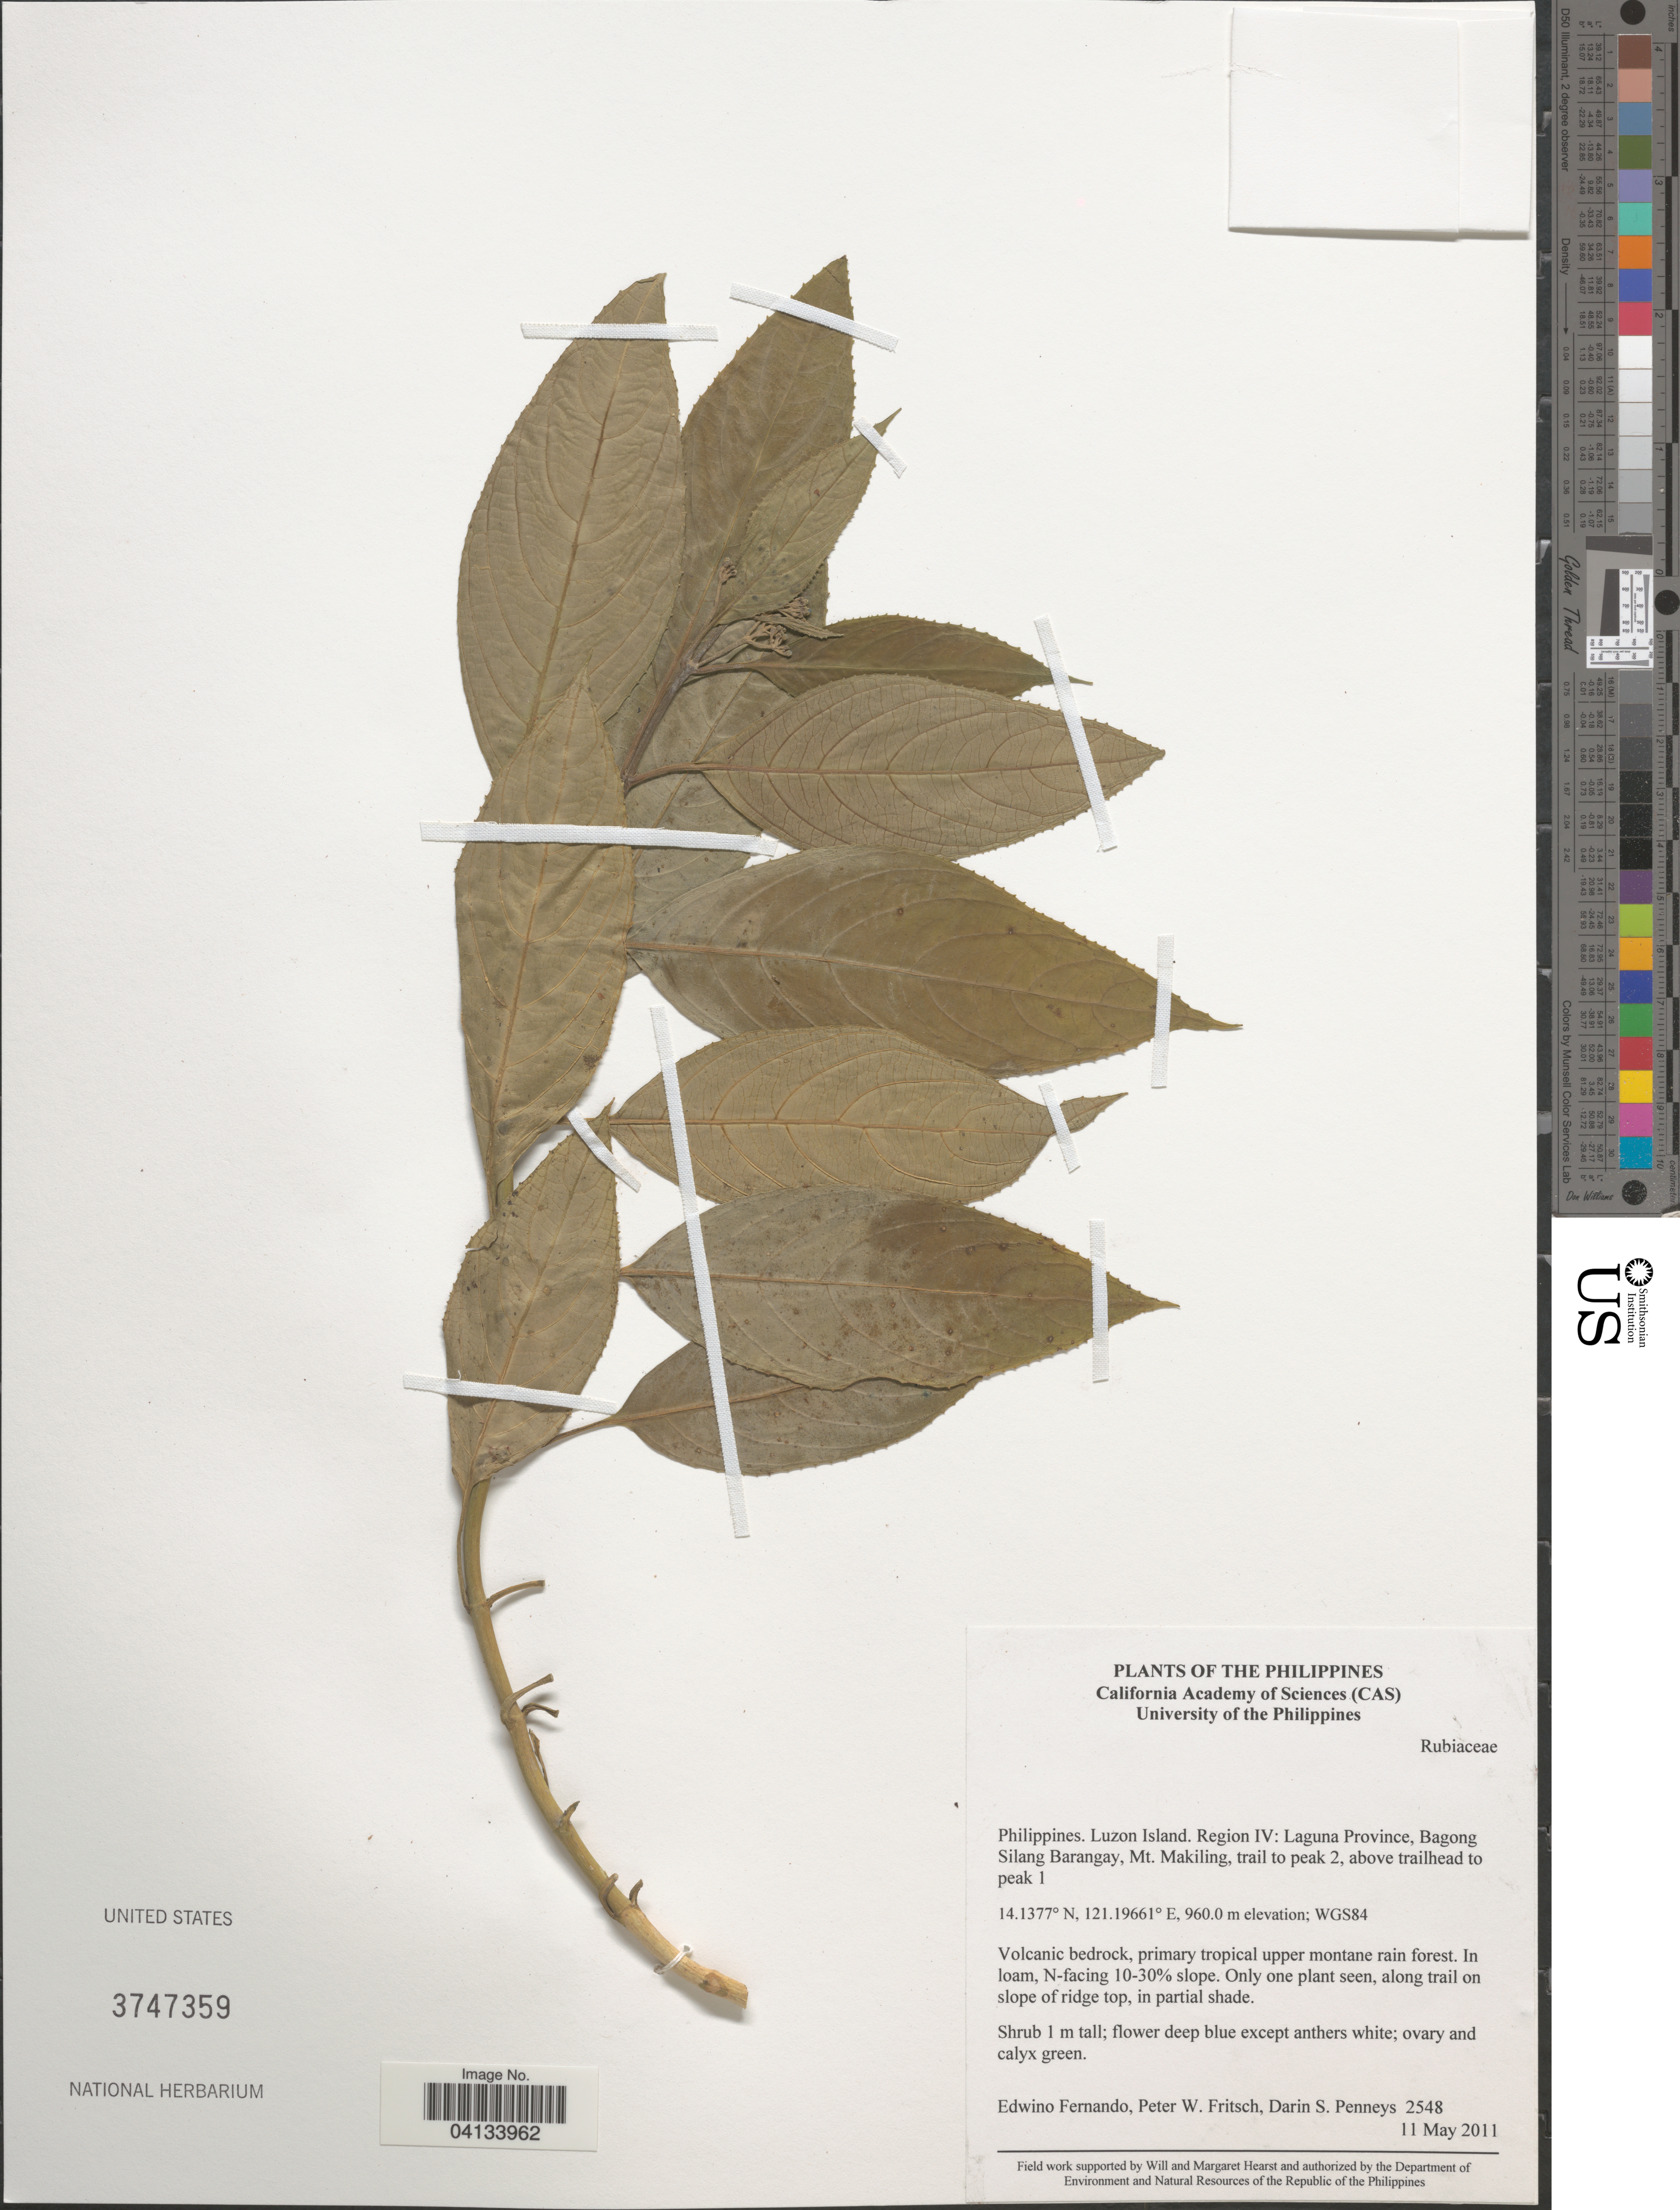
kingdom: Plantae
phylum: Tracheophyta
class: Magnoliopsida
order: Gentianales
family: Rubiaceae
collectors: E. S. Fernando, P. W. Fritsch & D. S. Penneys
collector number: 2548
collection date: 2011-05-11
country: Philippines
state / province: Calabarzon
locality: Luzon Island. Region IV: Laguna Province, Bagong Silang Barangay, Mt. Makiling, trail to peak 2, above trailhead to peak 1. WGS84. N-facing 10-30% slope.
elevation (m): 960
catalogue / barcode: US 3747359